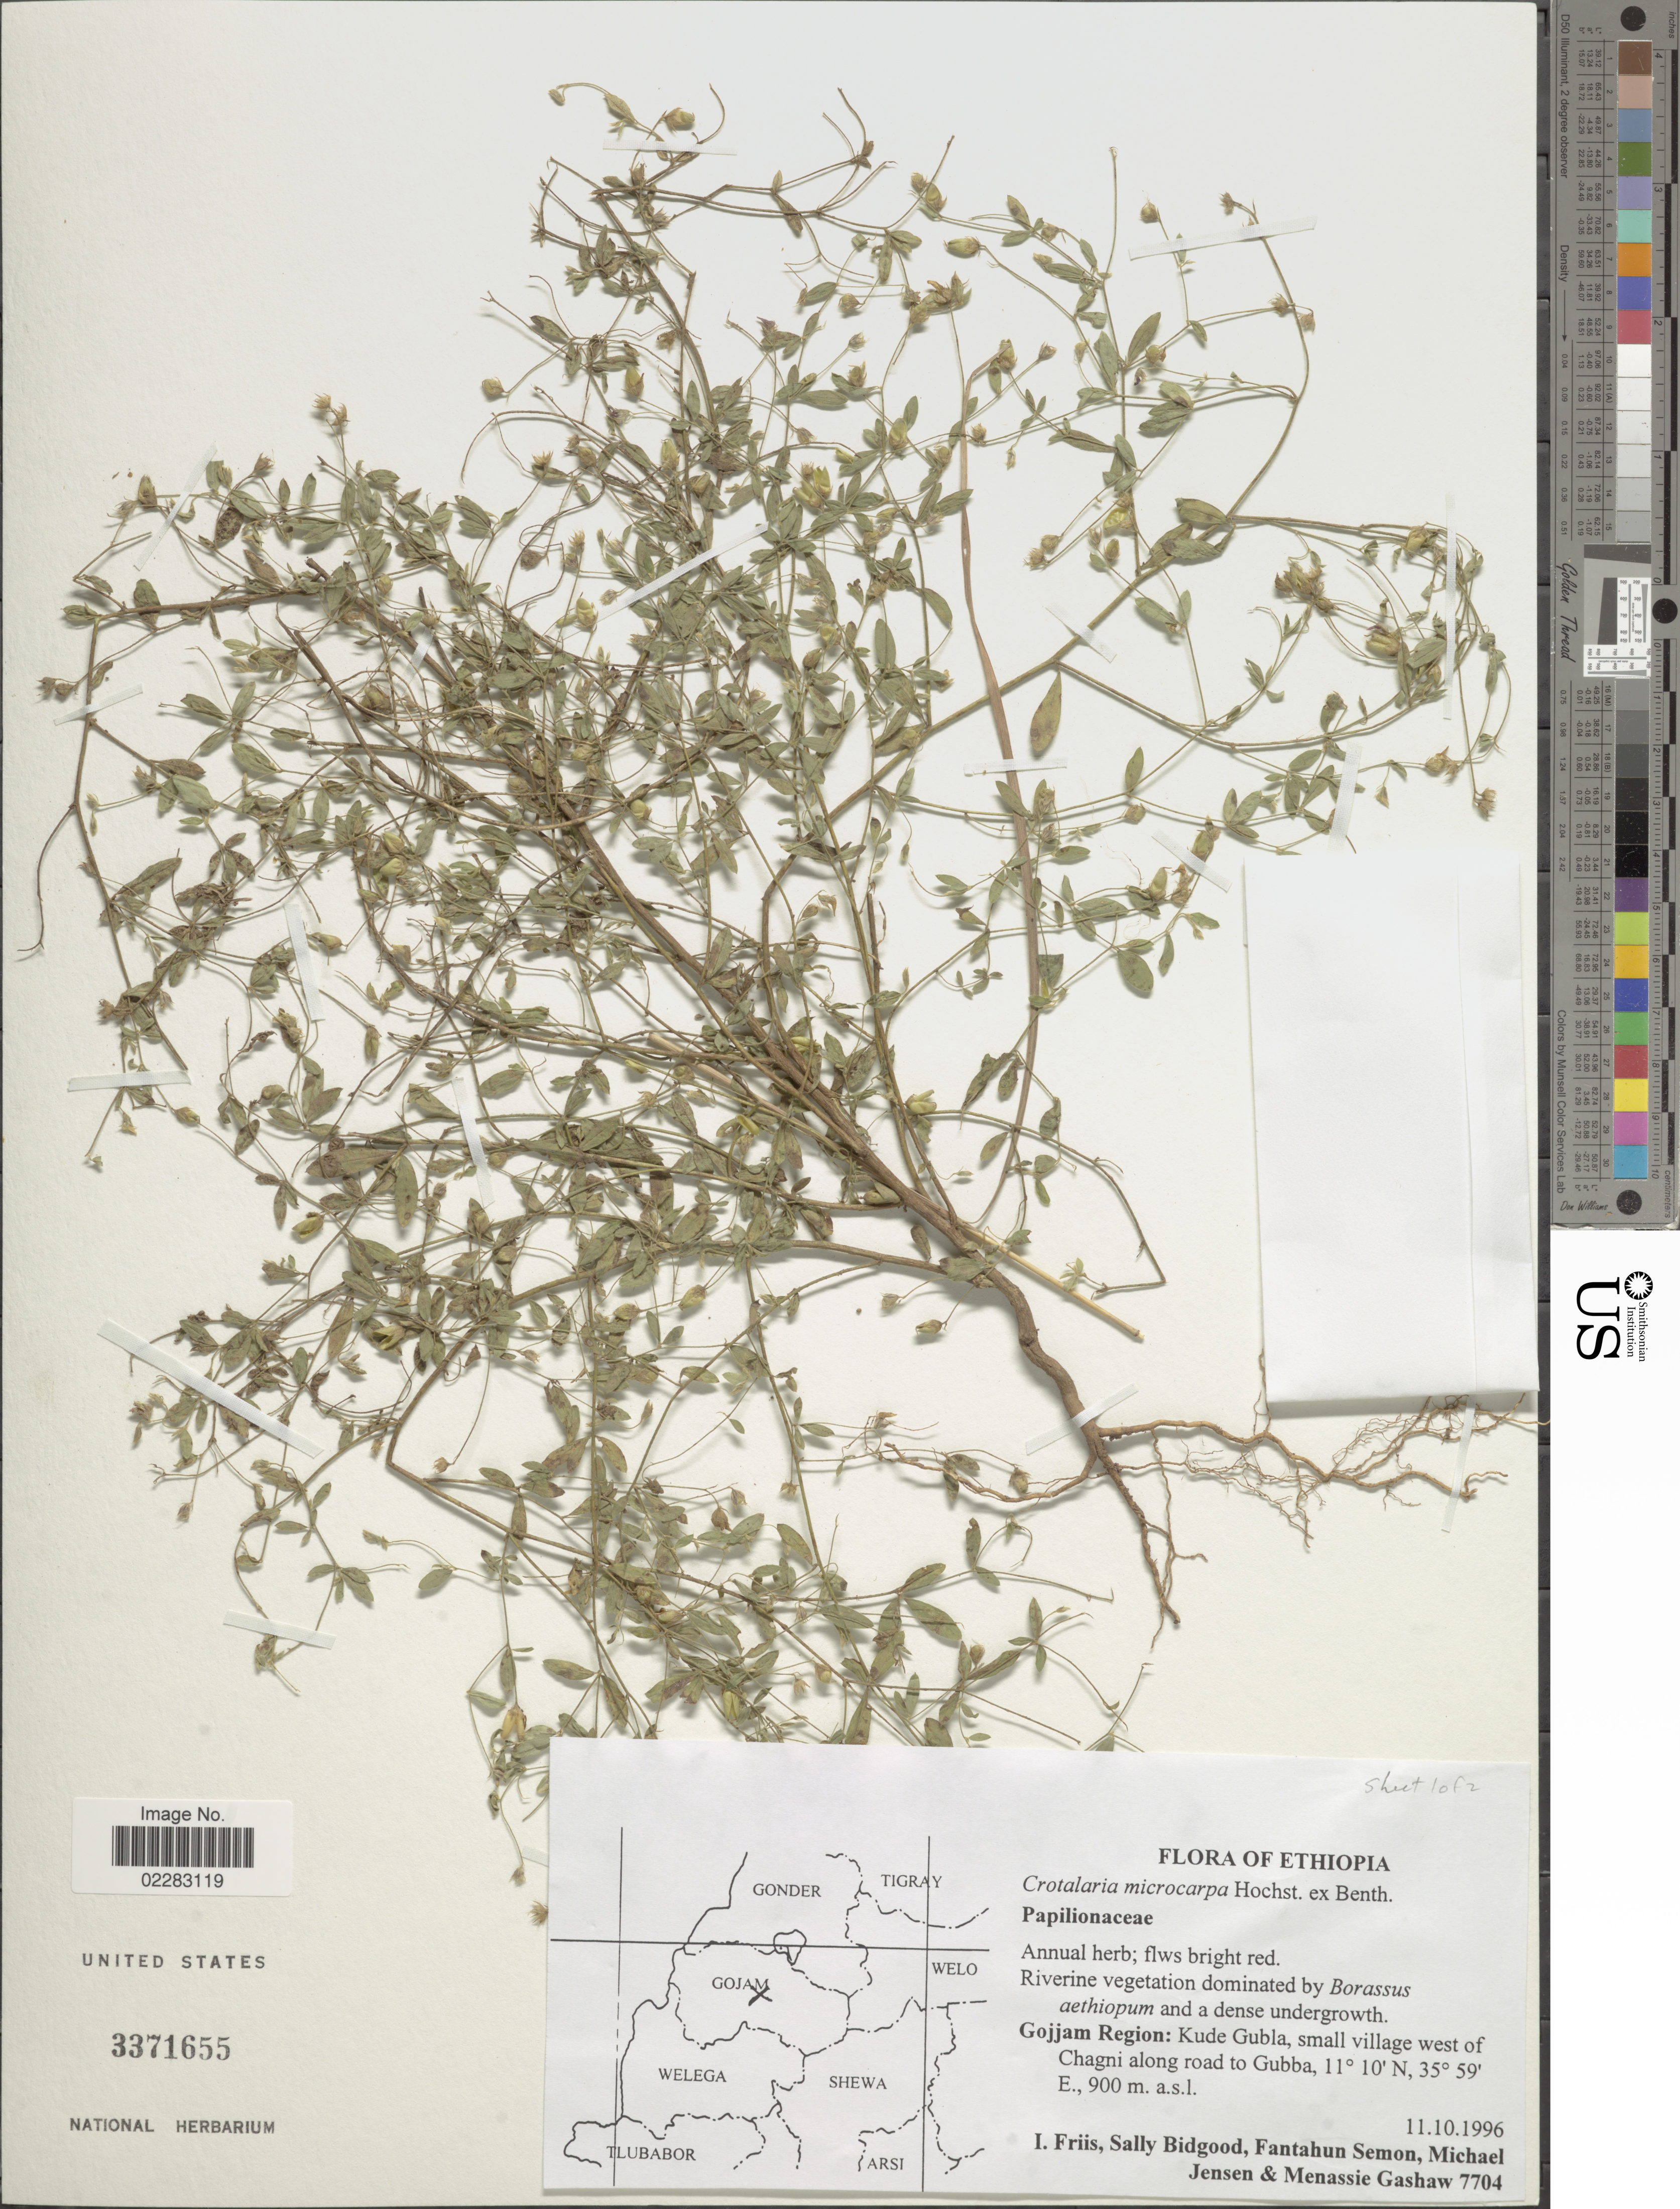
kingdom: Plantae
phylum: Tracheophyta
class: Magnoliopsida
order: Fabales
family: Fabaceae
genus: Crotalaria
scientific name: Crotalaria microcarpa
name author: Benth.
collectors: I. Friis, S. Bidgood, F. Semon, M. Jensen & M. Gashaw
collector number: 7704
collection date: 1996-10-11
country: Ethiopia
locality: Gojjam Region: Kude Gubla, small village west of Chagni along road to Gubba.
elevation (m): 900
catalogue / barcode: US 3371655